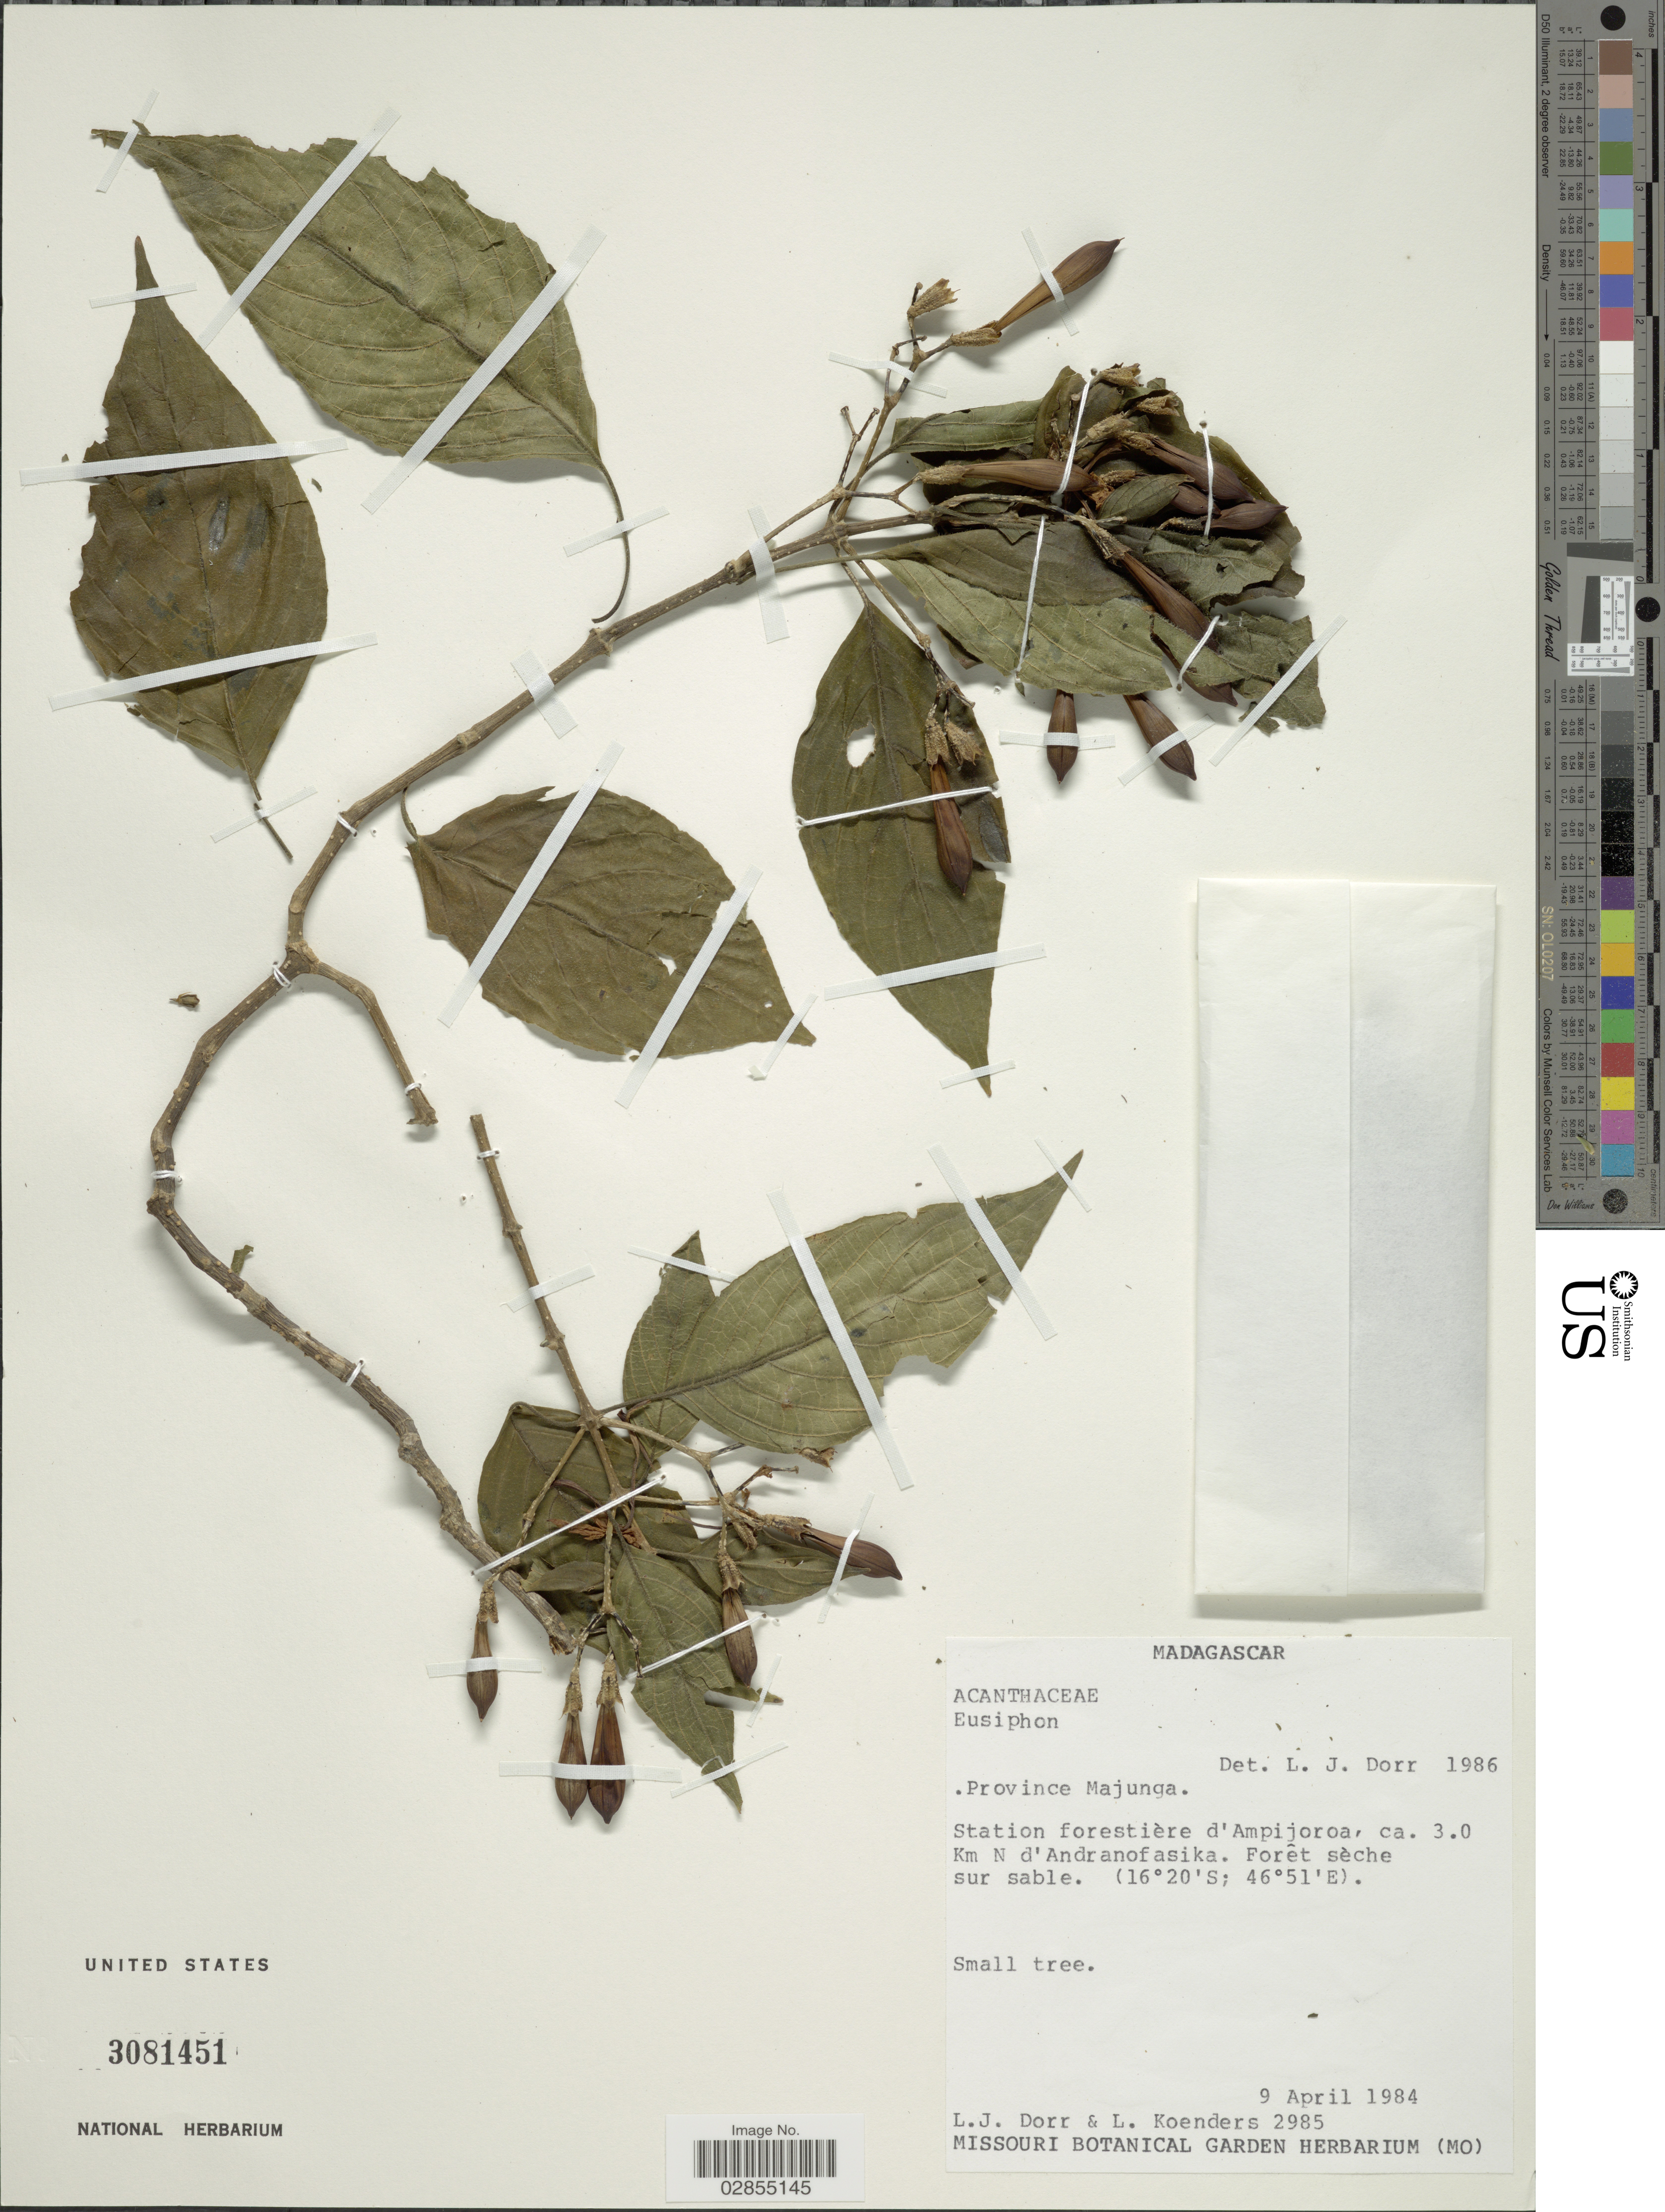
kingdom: Plantae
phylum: Tracheophyta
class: Magnoliopsida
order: Lamiales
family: Acanthaceae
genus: Eusiphon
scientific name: Eusiphon geayi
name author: Benoist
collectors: L. J. Dorr & L. Koenders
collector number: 2985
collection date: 1984-04-09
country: Madagascar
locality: Province Majunga. Station forestière d'Ampijoroa, ca. 3.0 Km N d'Andranofasika.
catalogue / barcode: US 3081451